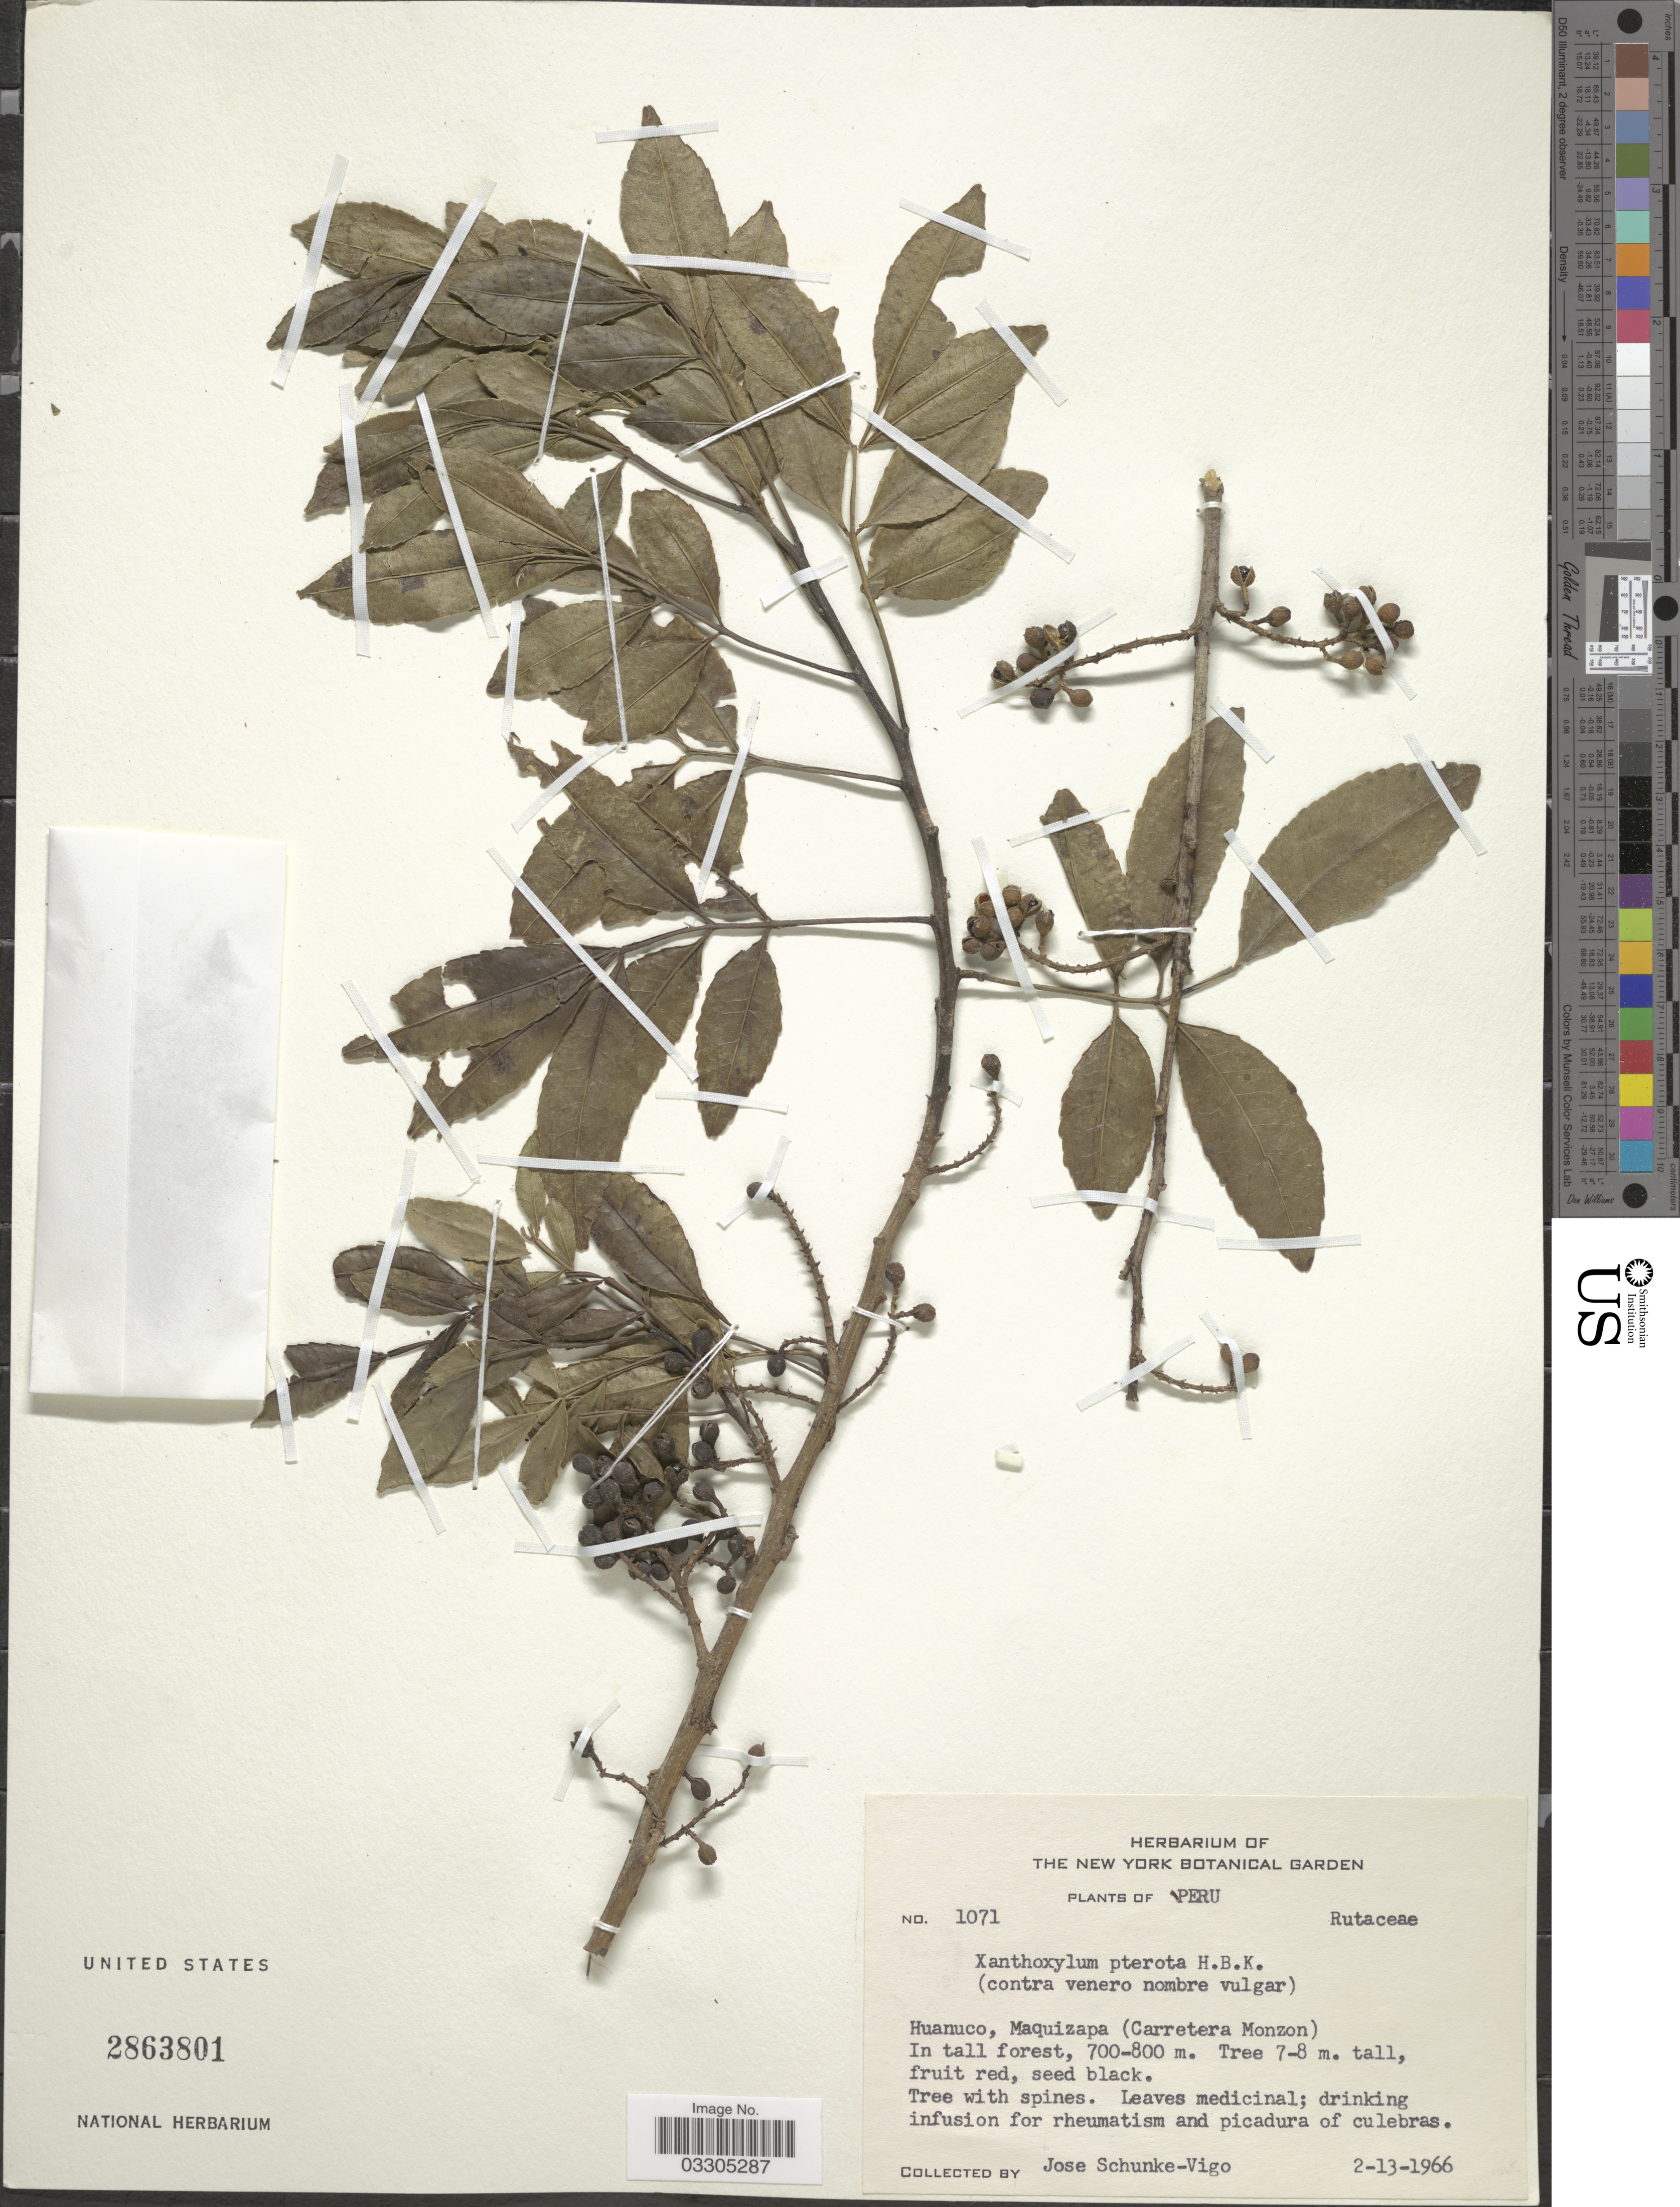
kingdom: Plantae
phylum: Tracheophyta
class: Magnoliopsida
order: Sapindales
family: Rutaceae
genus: Zanthoxylum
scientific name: Zanthoxylum fagara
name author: (L.) Sarg.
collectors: J. Schunke Vigo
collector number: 1071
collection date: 1966-02-13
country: Peru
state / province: Huánuco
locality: Huanuco, Maquizapa (Carretera Monzon).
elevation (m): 700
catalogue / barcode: US 2863801